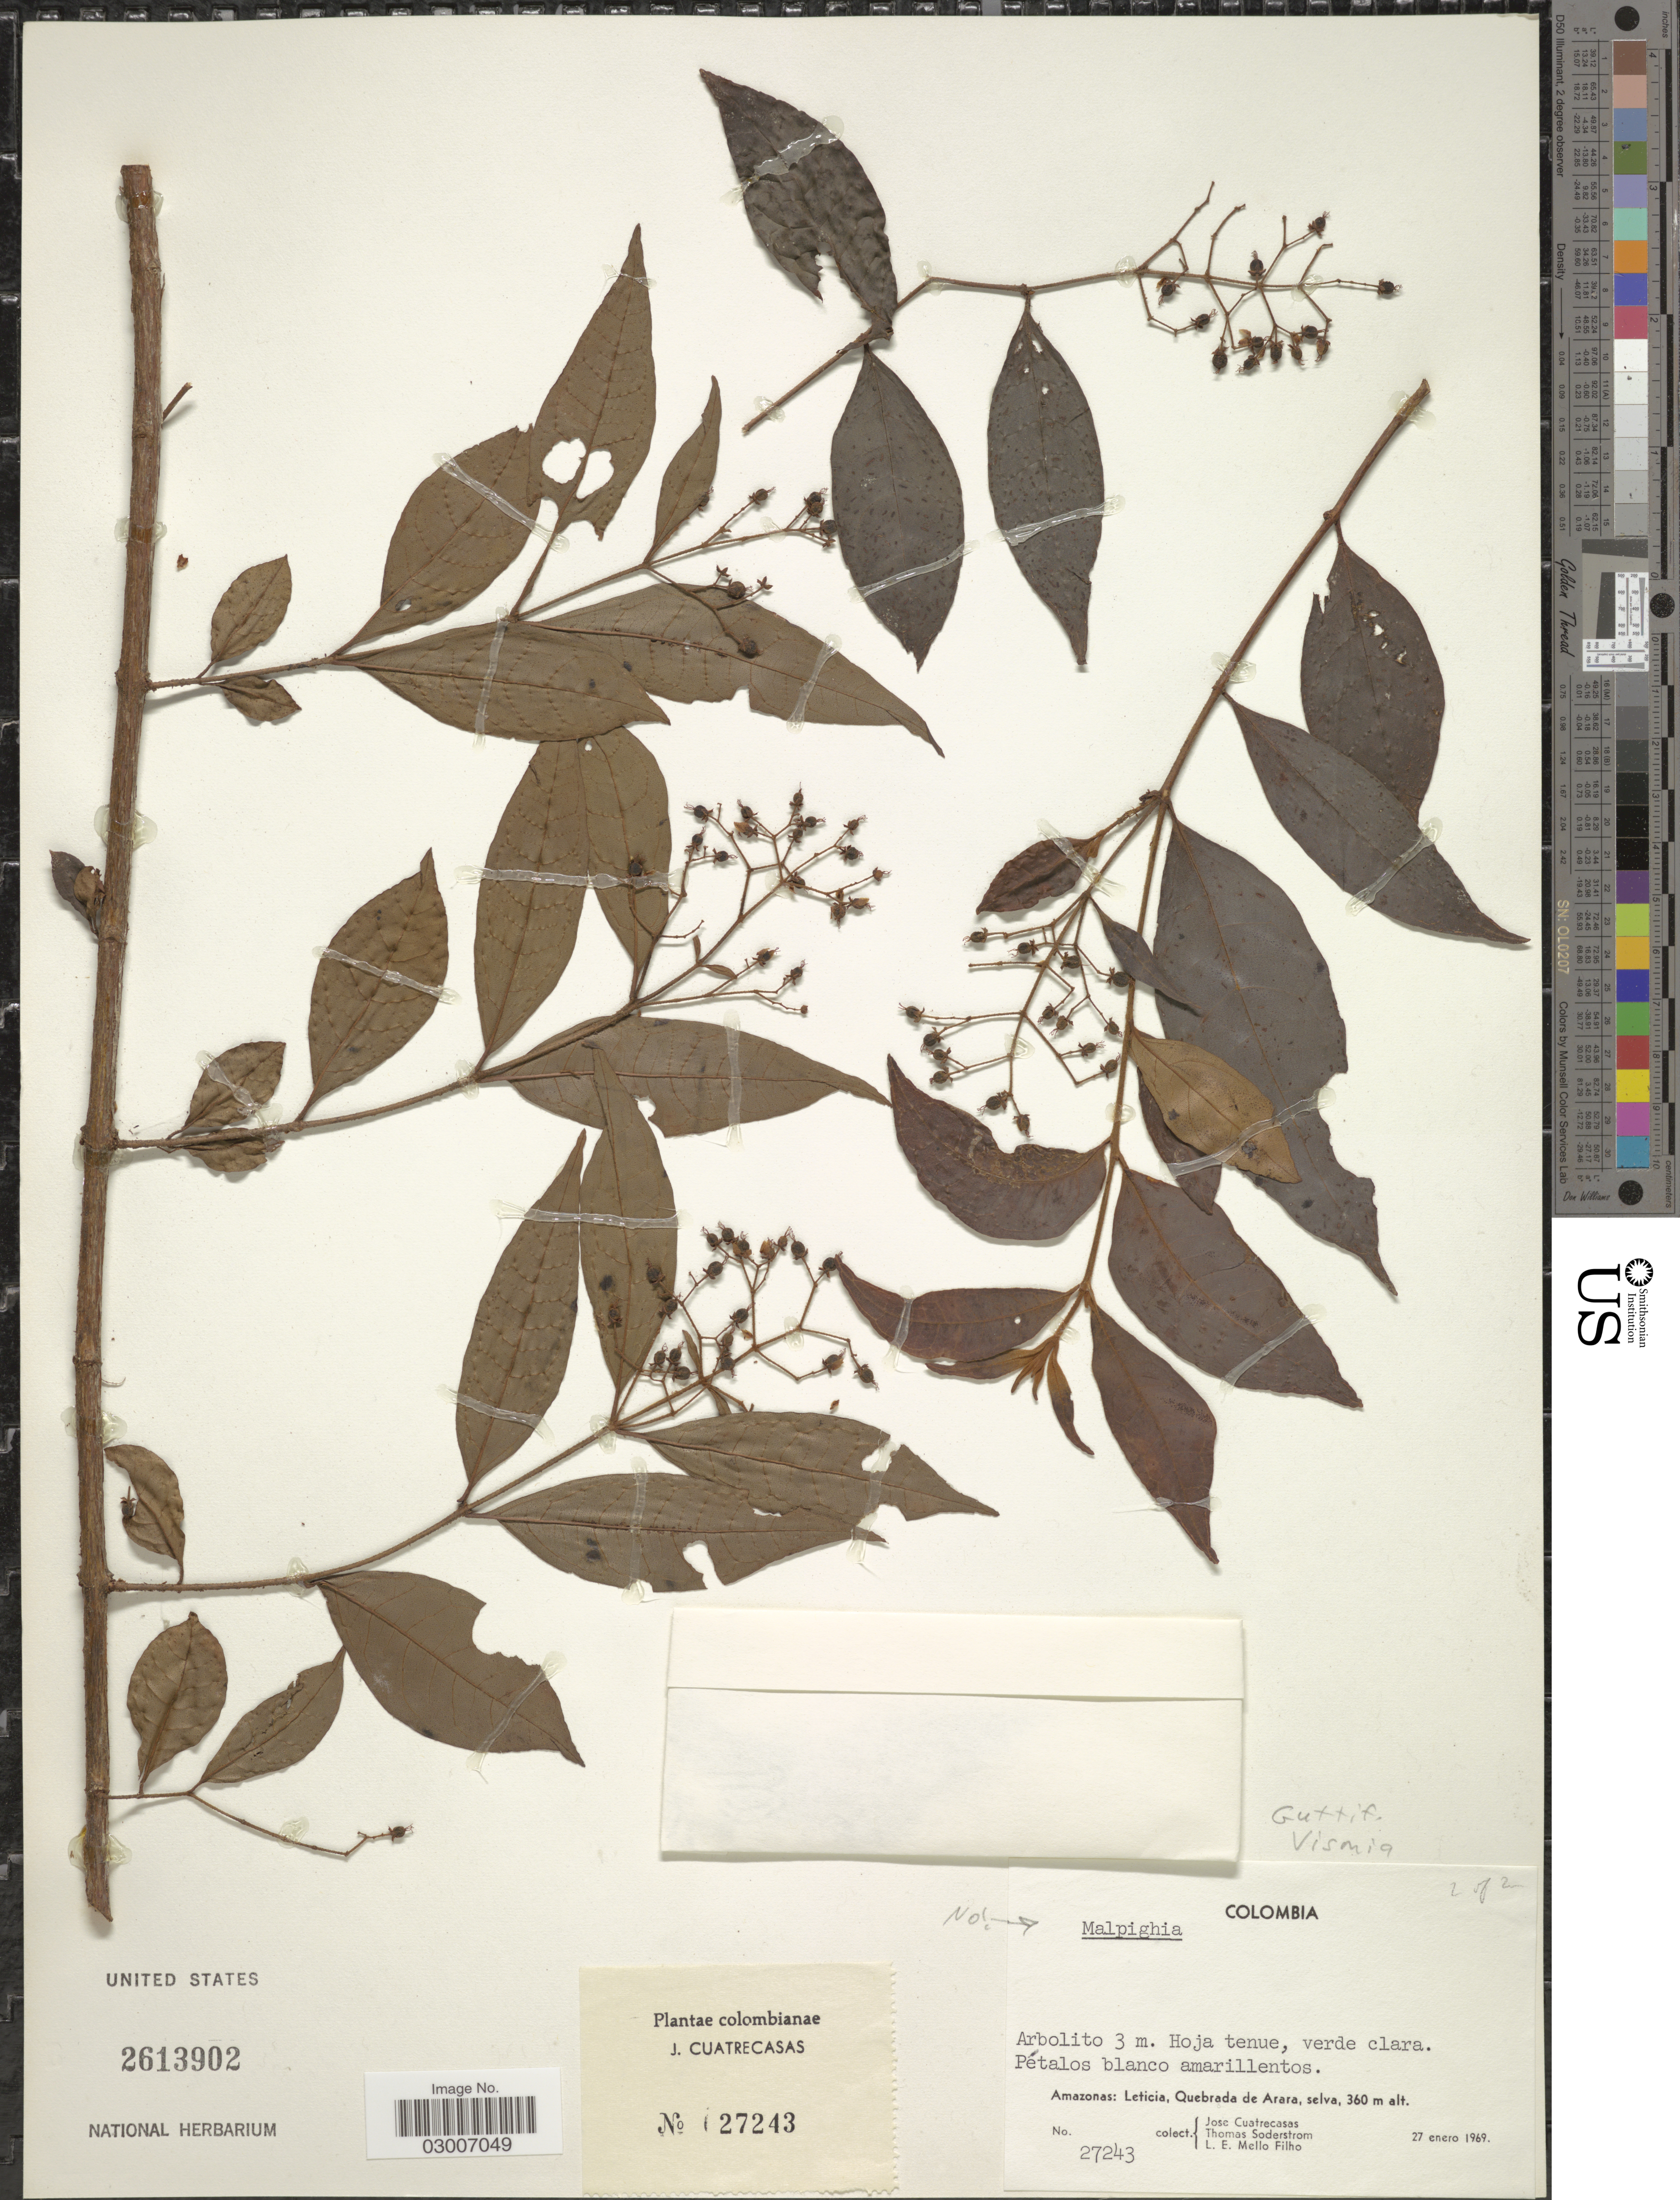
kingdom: Plantae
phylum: Tracheophyta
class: Magnoliopsida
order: Malpighiales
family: Hypericaceae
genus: Vismia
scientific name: Vismia sp.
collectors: J. Cuatrecasas, T. R. Soderstrom & L. Filho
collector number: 27243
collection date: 1969-01-27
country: Colombia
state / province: Amazônas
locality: Leticia, Quebrada de Arara, selva.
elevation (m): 360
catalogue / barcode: US 2613902